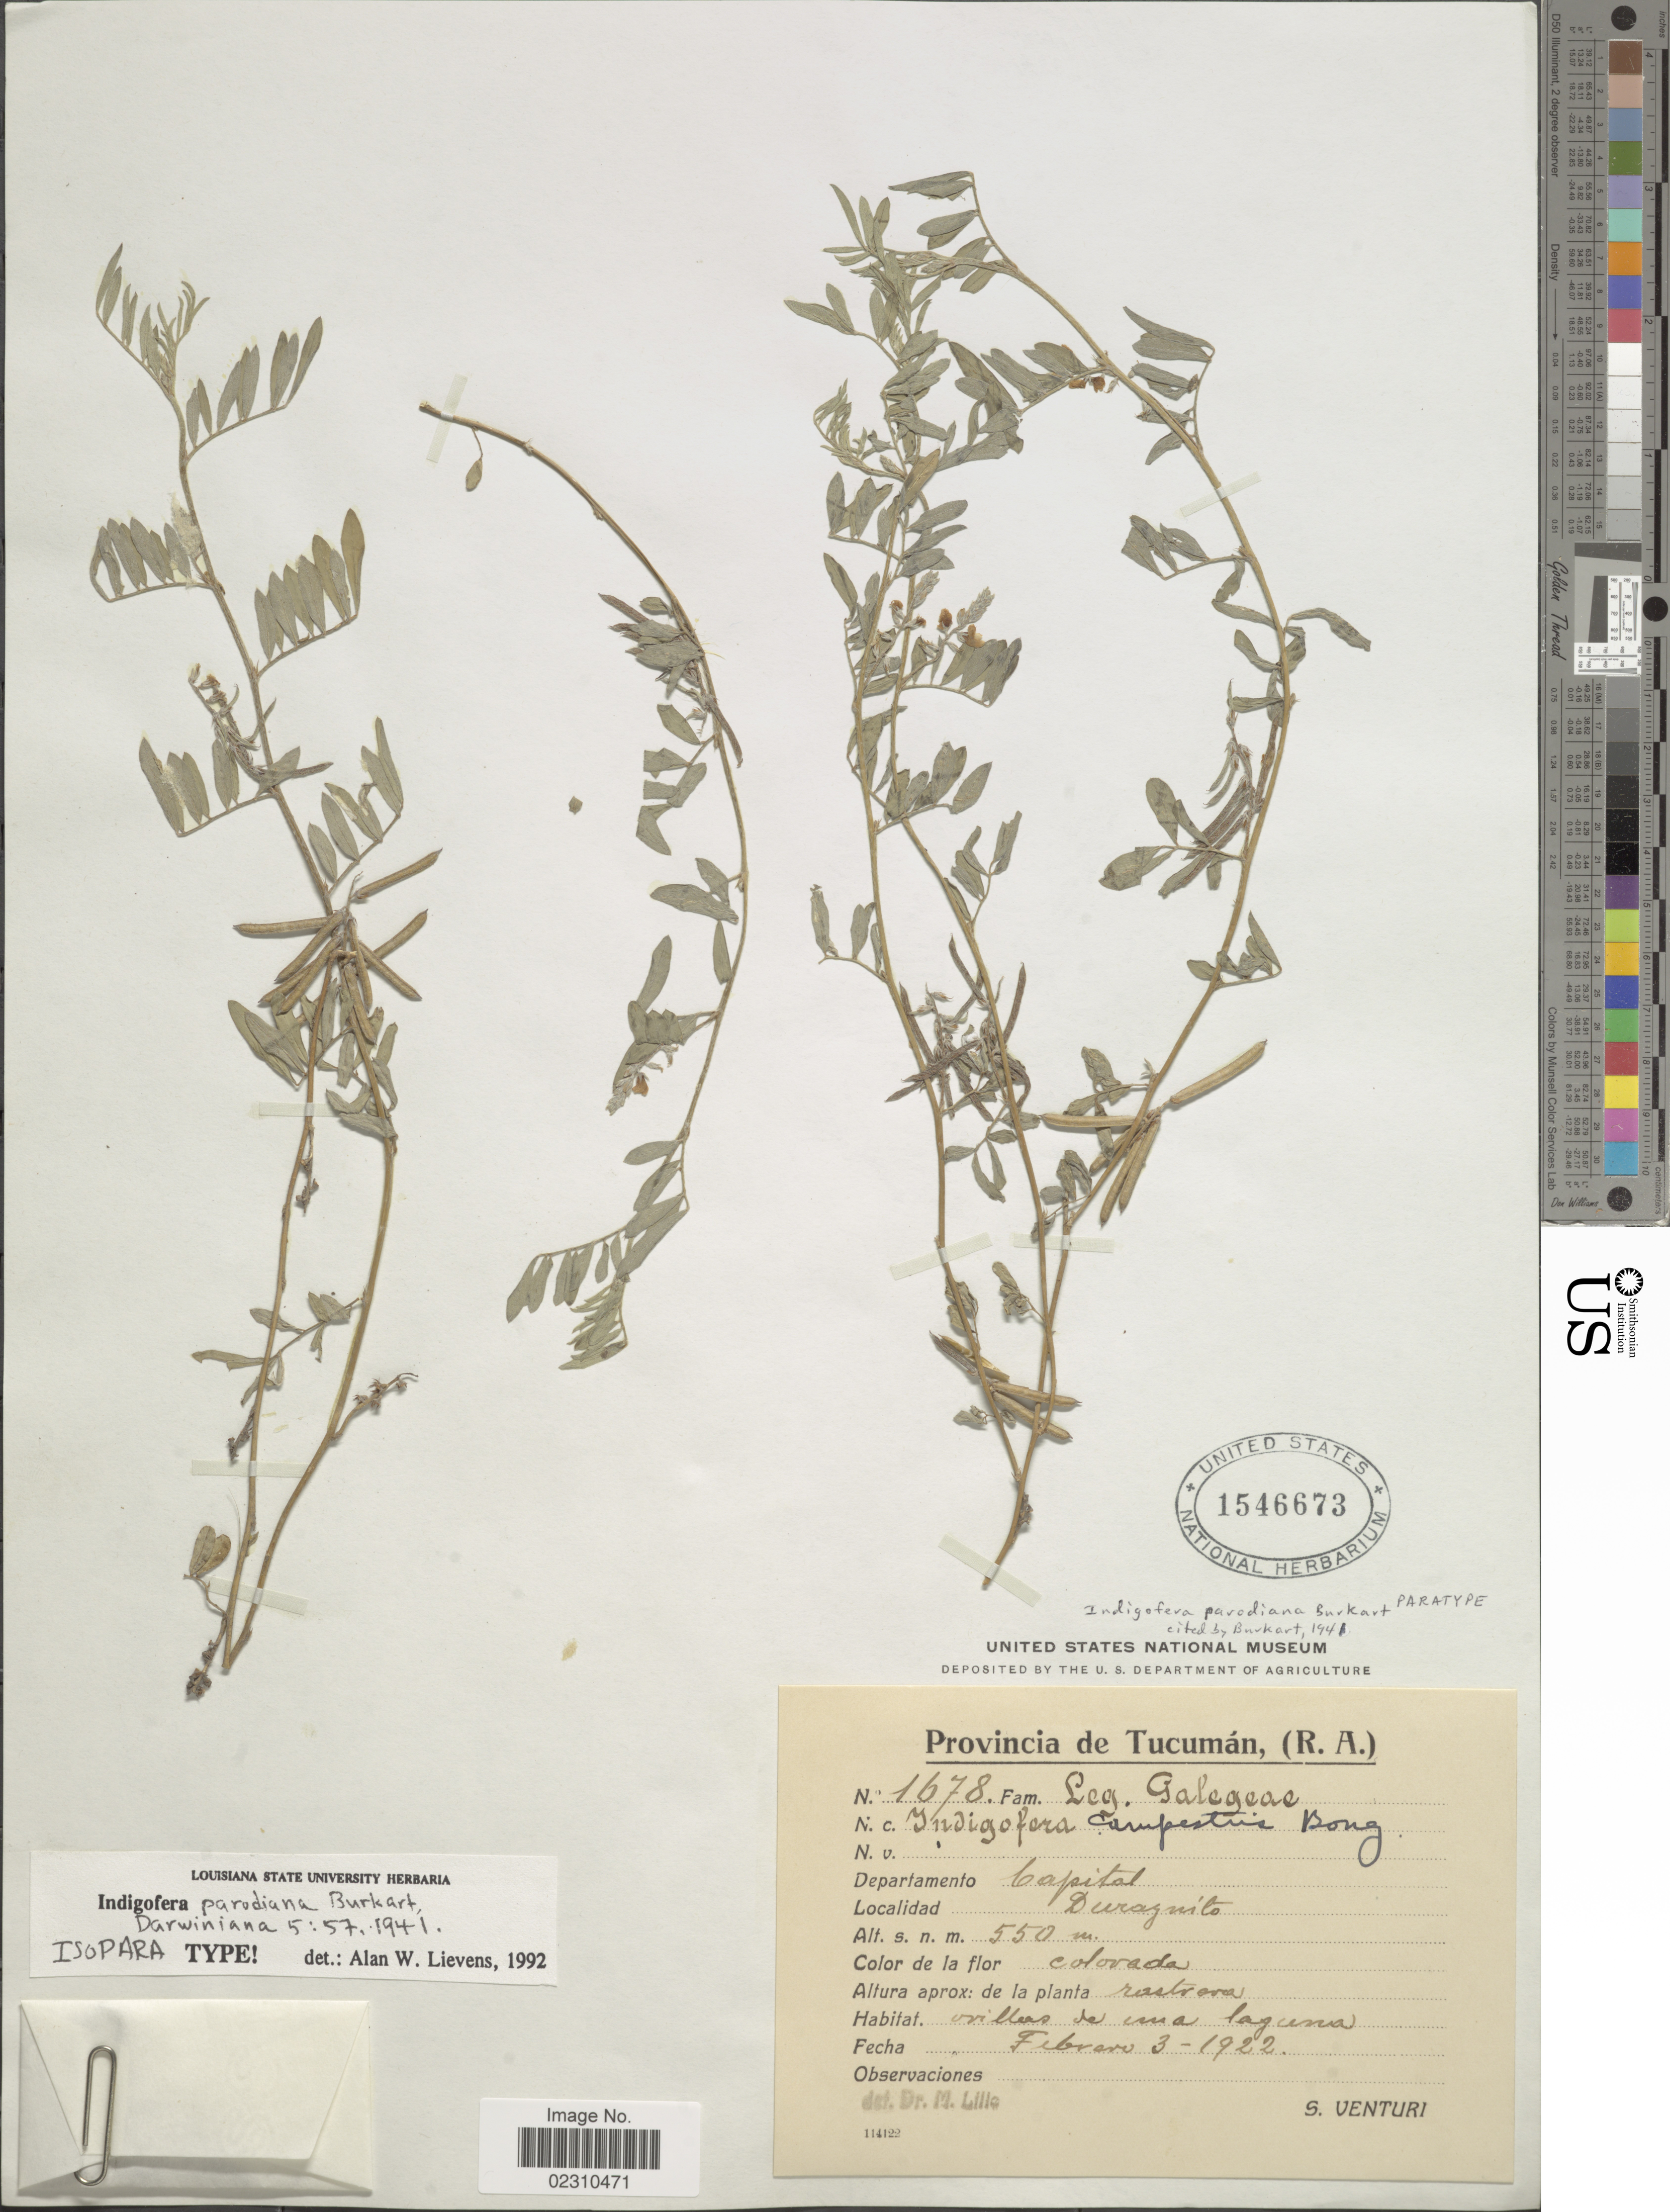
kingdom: Plantae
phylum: Tracheophyta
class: Magnoliopsida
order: Fabales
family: Fabaceae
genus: Indigofera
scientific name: Indigofera parodiana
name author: Burkart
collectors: S. Venturi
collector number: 1678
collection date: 1922-02-03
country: Argentina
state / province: Tucuman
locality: Provincia de Tucuman (R.A). Departamento Capital, Duraznito.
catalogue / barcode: US 1546673